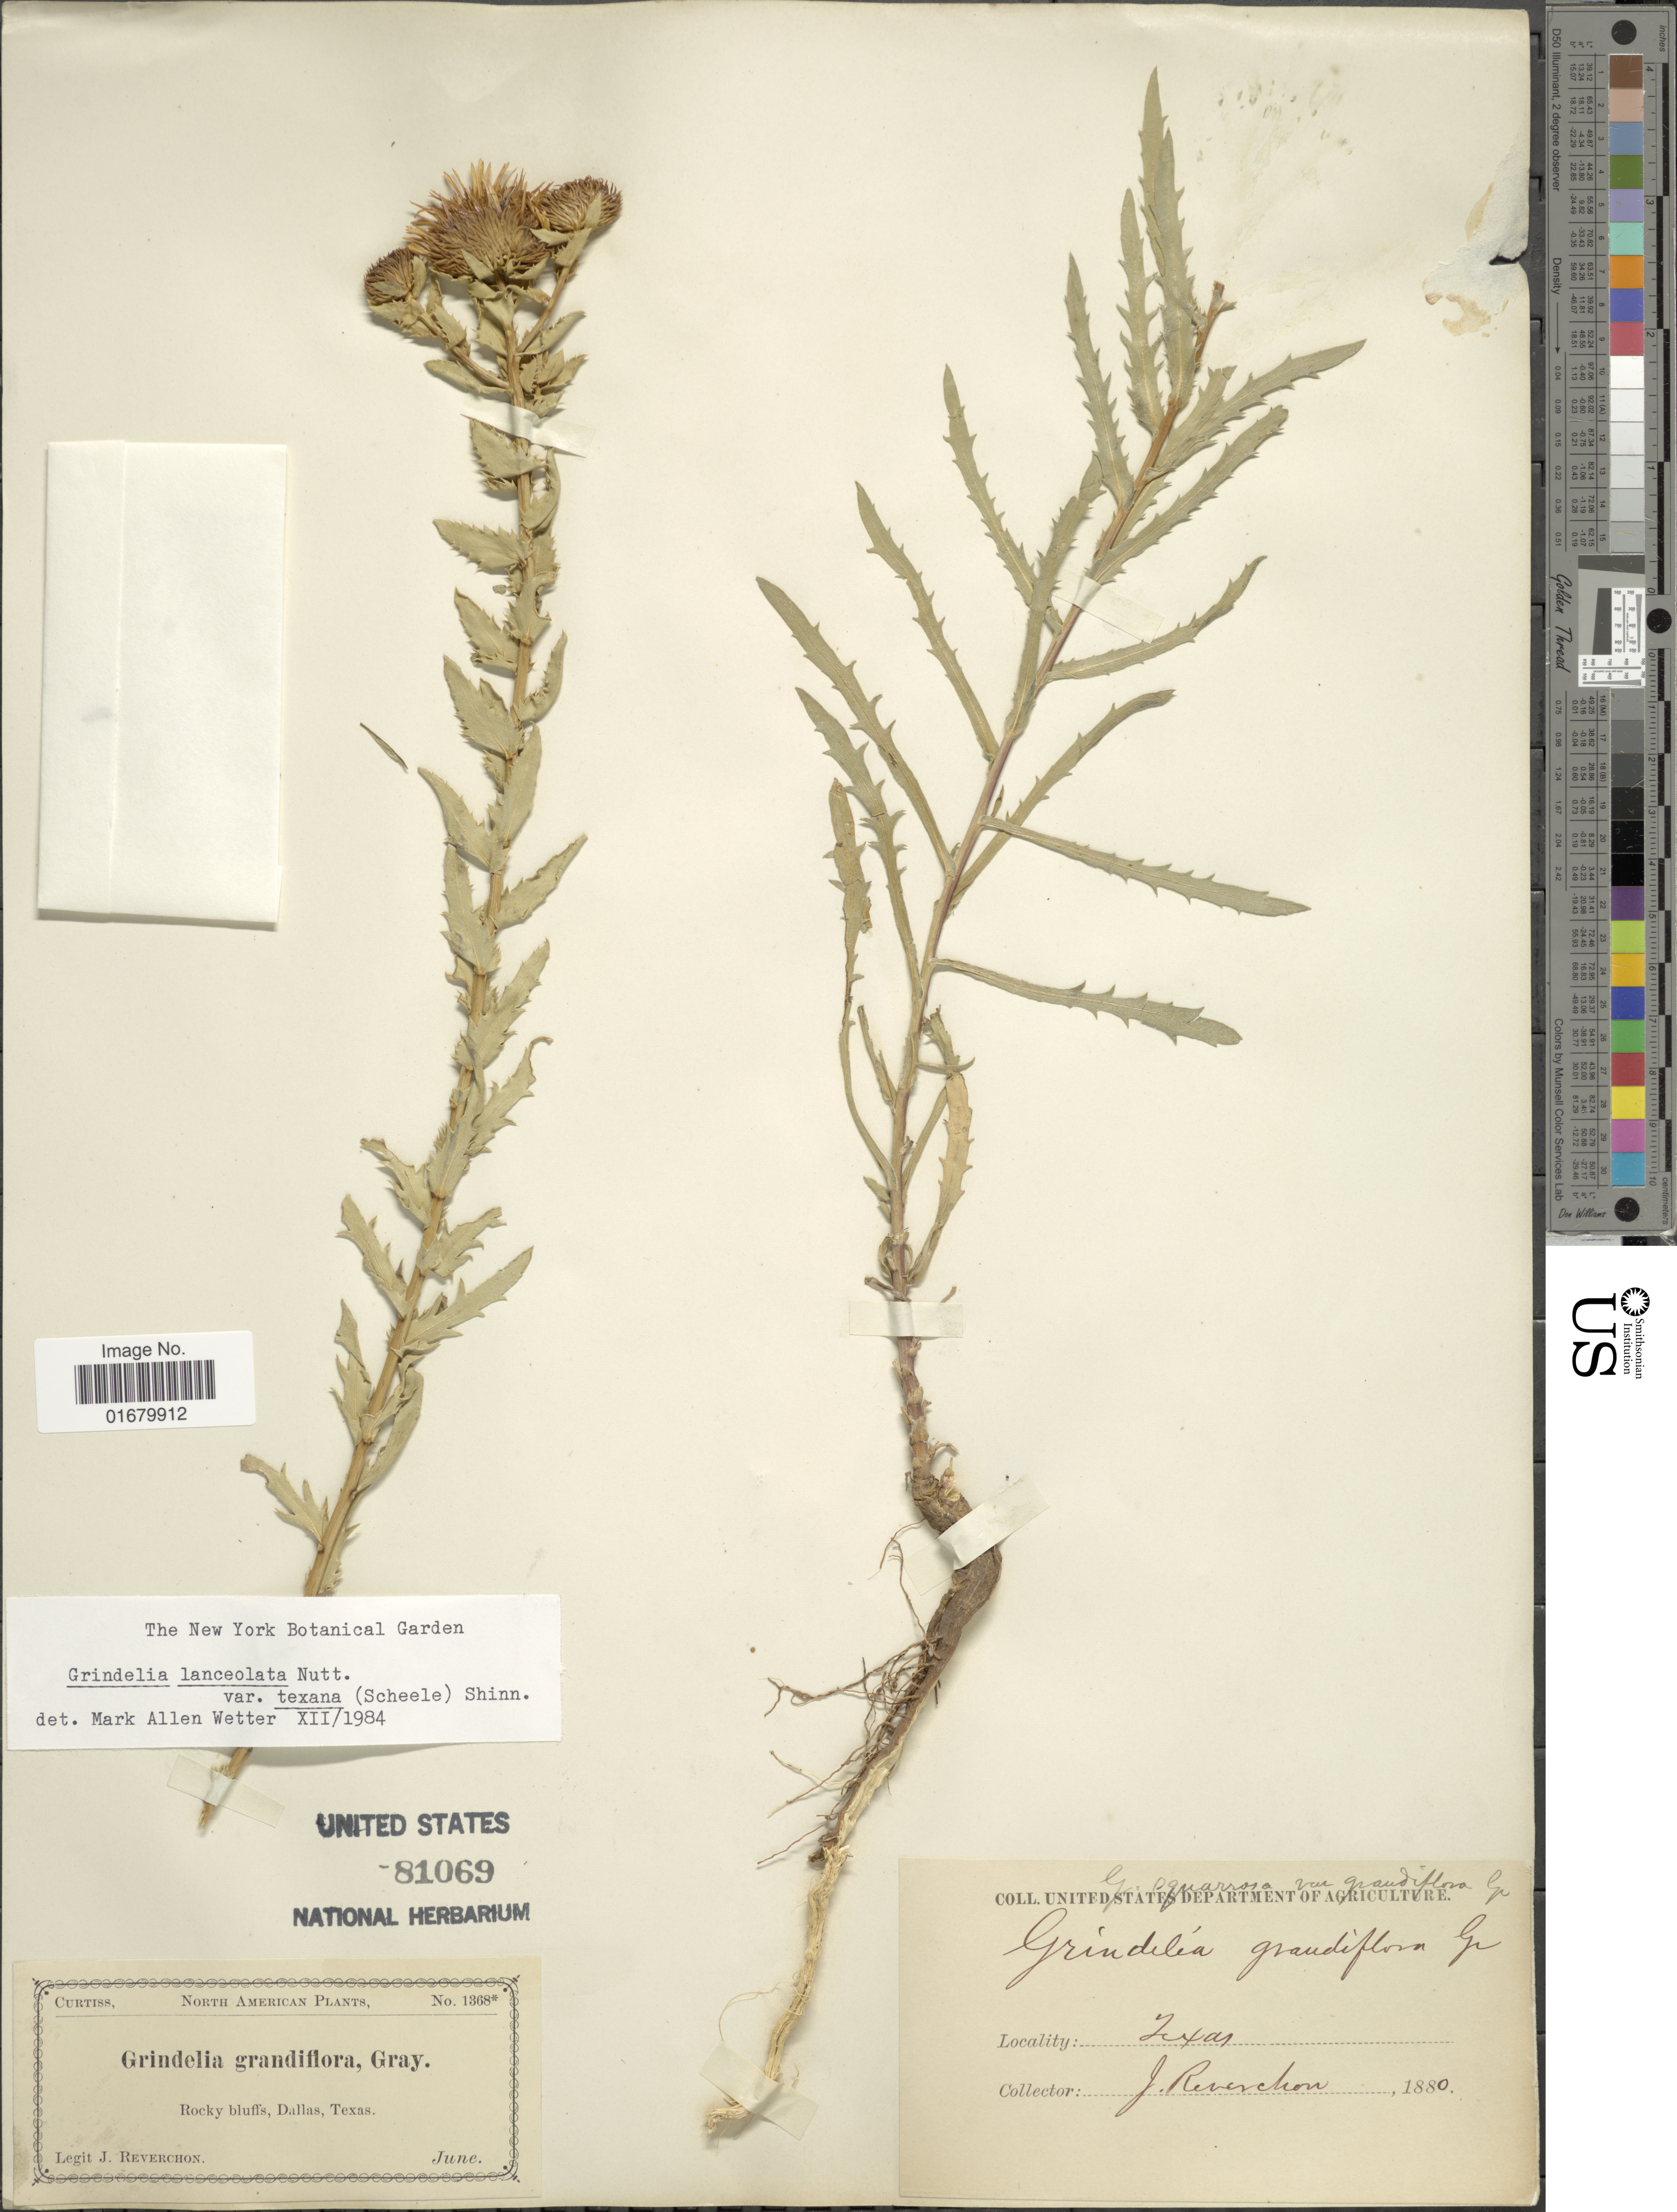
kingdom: Plantae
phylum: Tracheophyta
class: Magnoliopsida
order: Asterales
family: Asteraceae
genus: Grindelia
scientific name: Grindelia lanceolata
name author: Nutt.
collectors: J. Reverchon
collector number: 1368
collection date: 1880-06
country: United States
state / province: Texas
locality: North American, Rocku bluffs, Dallas.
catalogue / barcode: US 81069